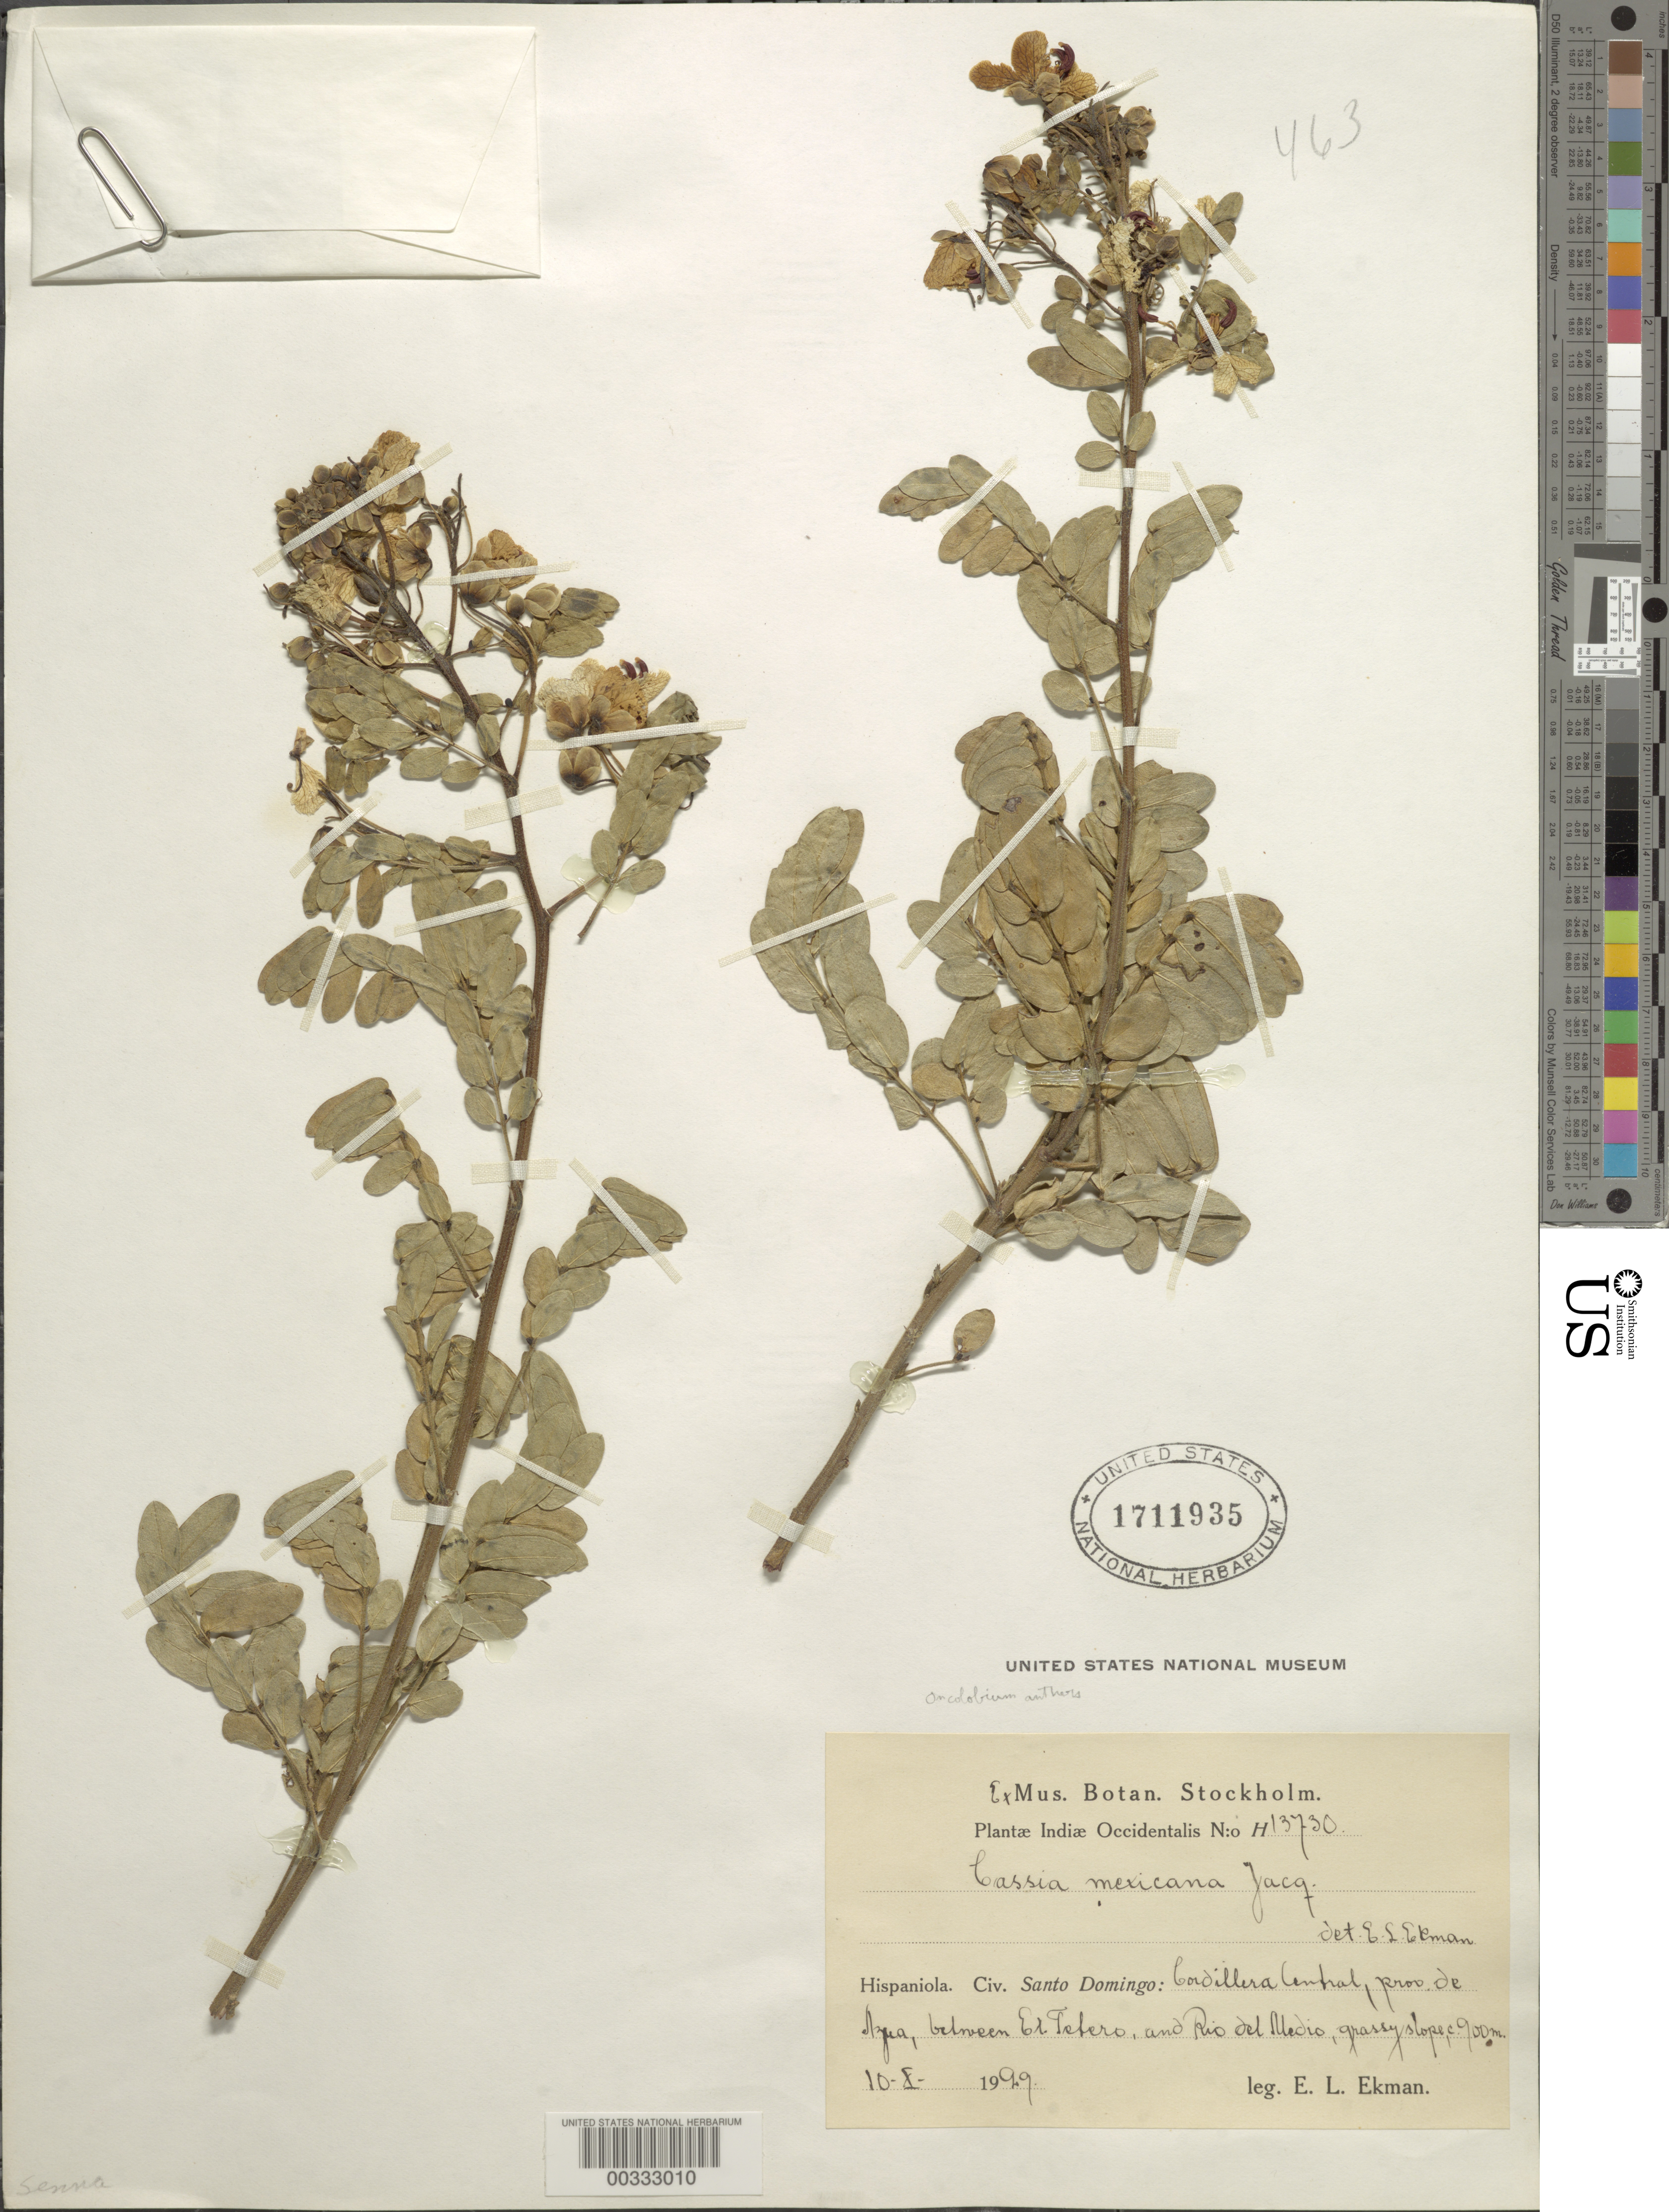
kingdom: Plantae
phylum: Tracheophyta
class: Magnoliopsida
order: Fabales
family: Fabaceae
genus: Senna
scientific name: Senna mexicana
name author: (Jacq.) H.S. Irwin & Barneby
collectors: E. L. Ekman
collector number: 13730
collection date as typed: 10 Oct 1929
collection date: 1929-10-10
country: Dominican Republic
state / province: Azua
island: Hispaniola Island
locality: Cordillera central, between el tebero and rio del medio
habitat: Grassy slope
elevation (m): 900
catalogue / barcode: US 1711935